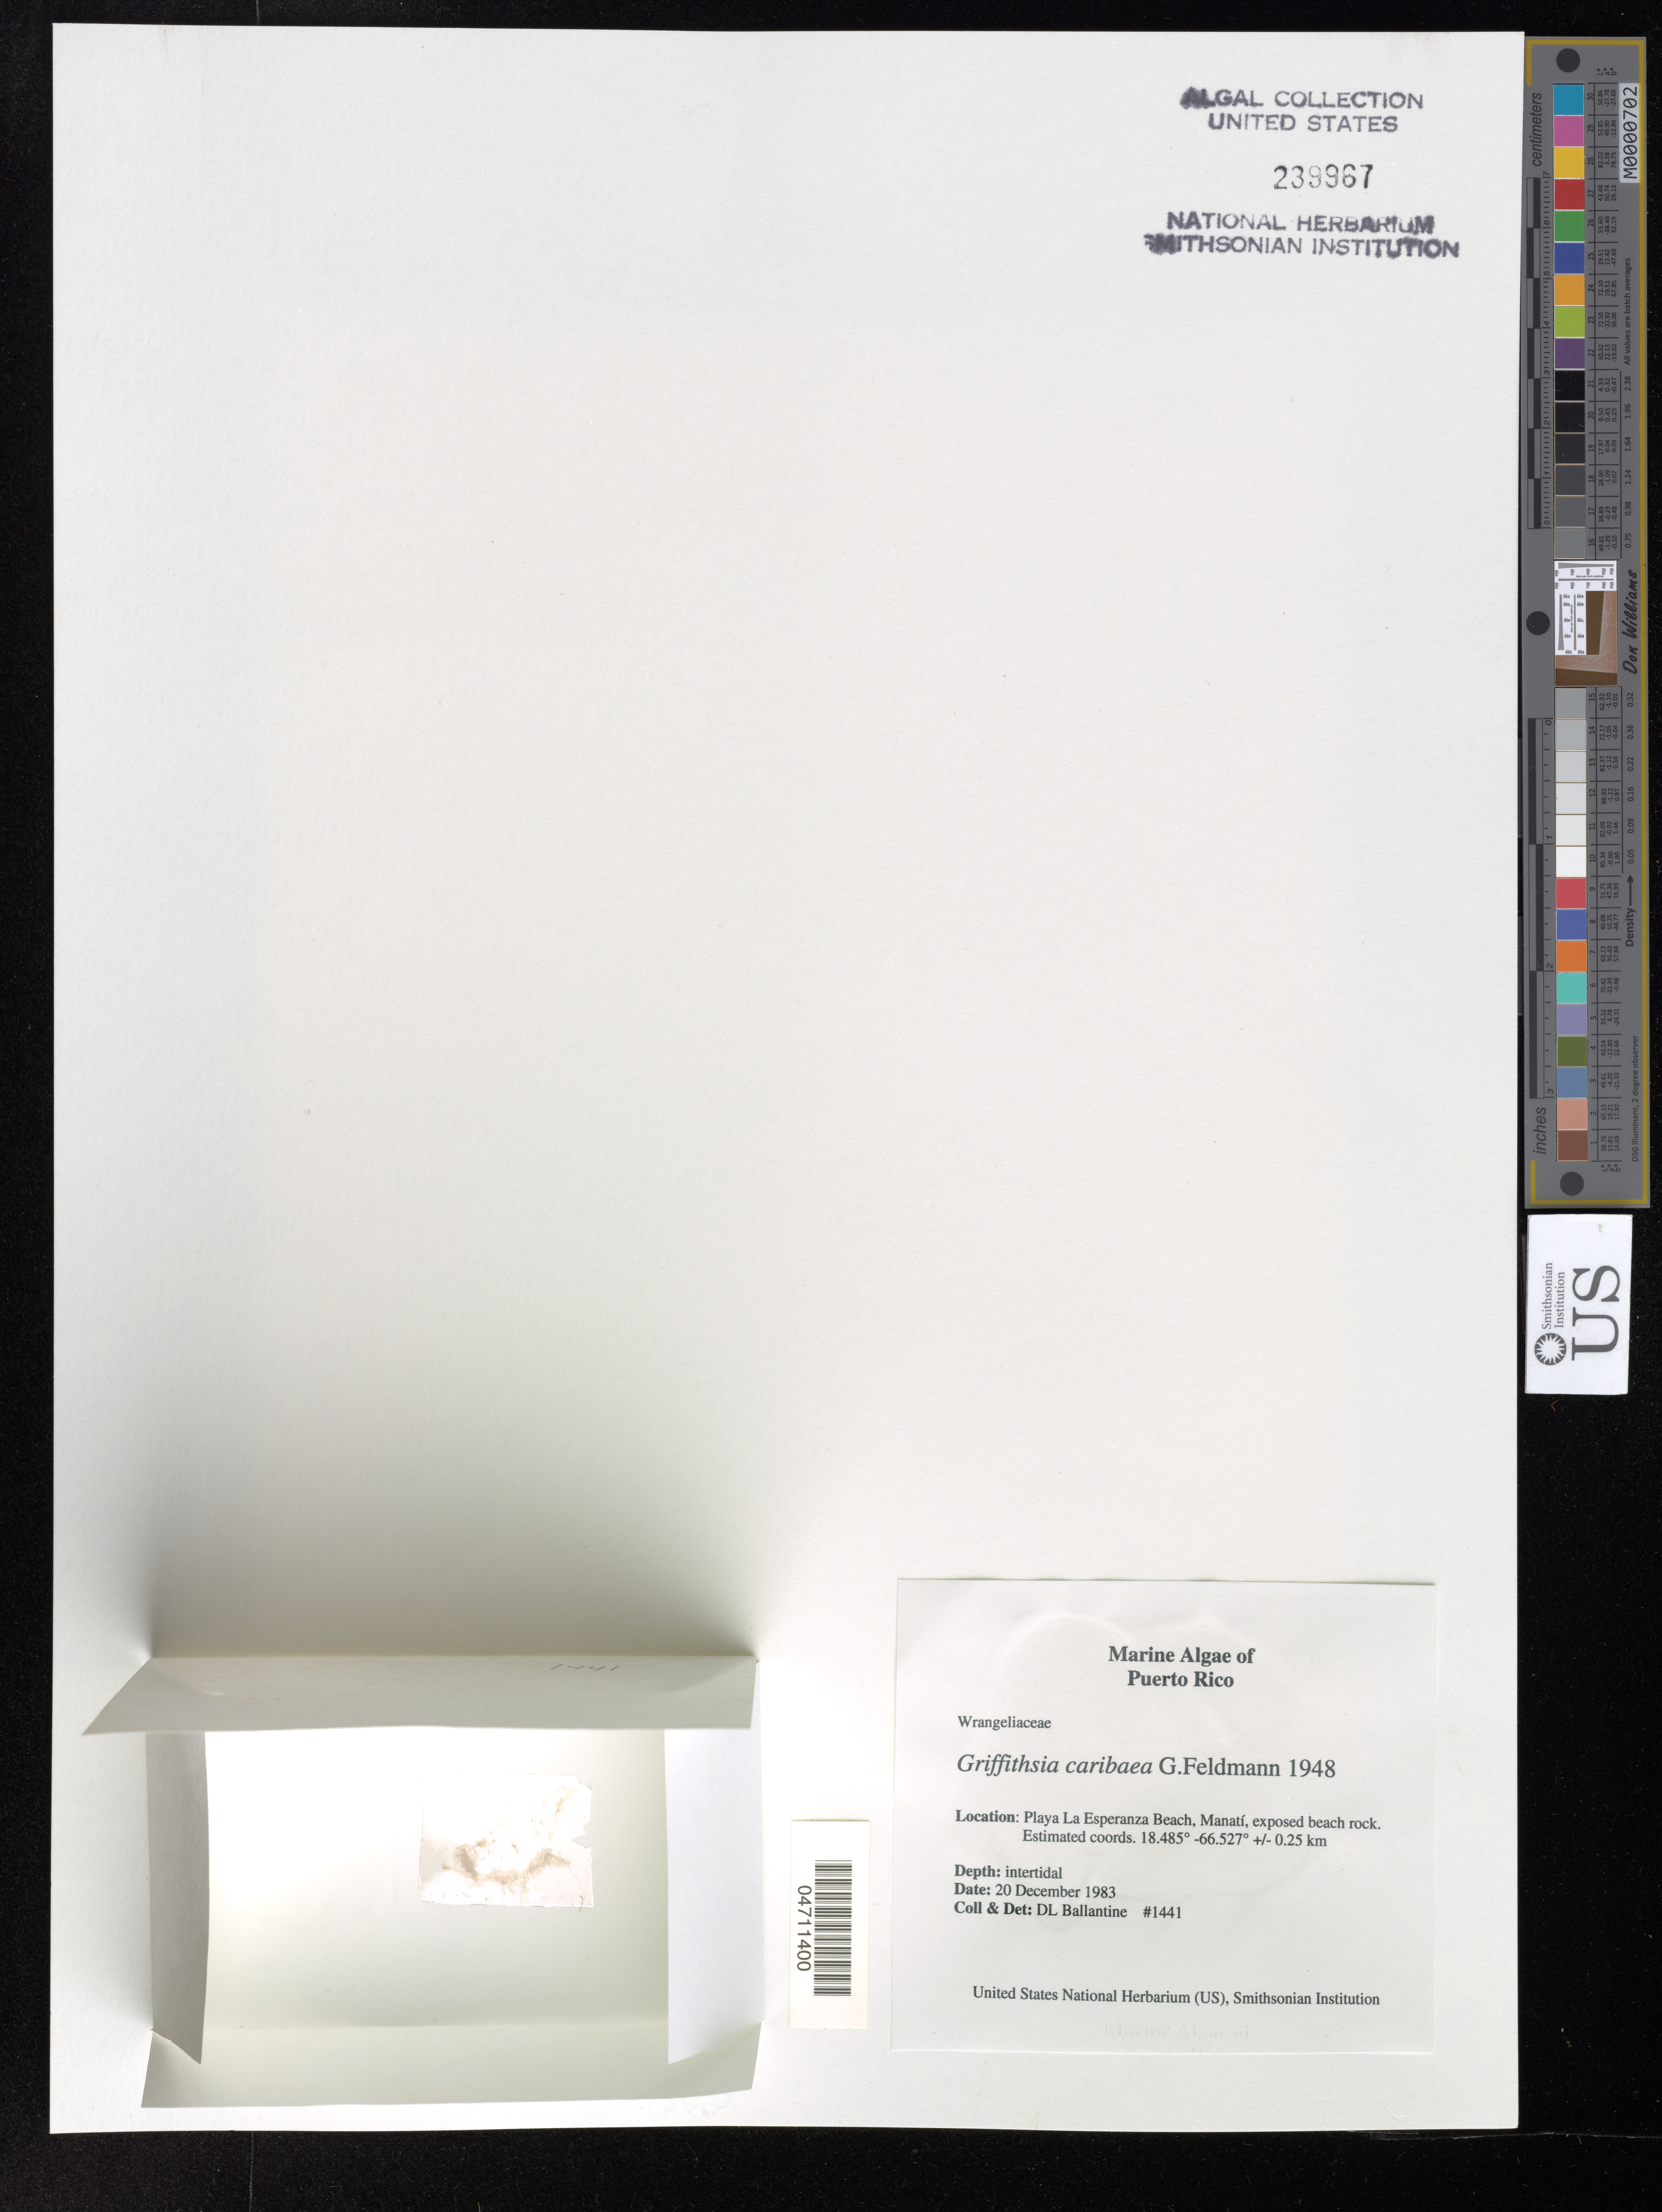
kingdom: Plantae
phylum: Rhodophyta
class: Florideophyceae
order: Ceramiales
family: Wrangeliaceae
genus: Griffithsia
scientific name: Griffithsia caribaea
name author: G.Feldmann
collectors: D. Ballantine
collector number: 1441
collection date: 1983-12-20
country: Puerto Rico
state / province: Manati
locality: Playa La Esperanza Beach, Manat'e.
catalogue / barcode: US 239967